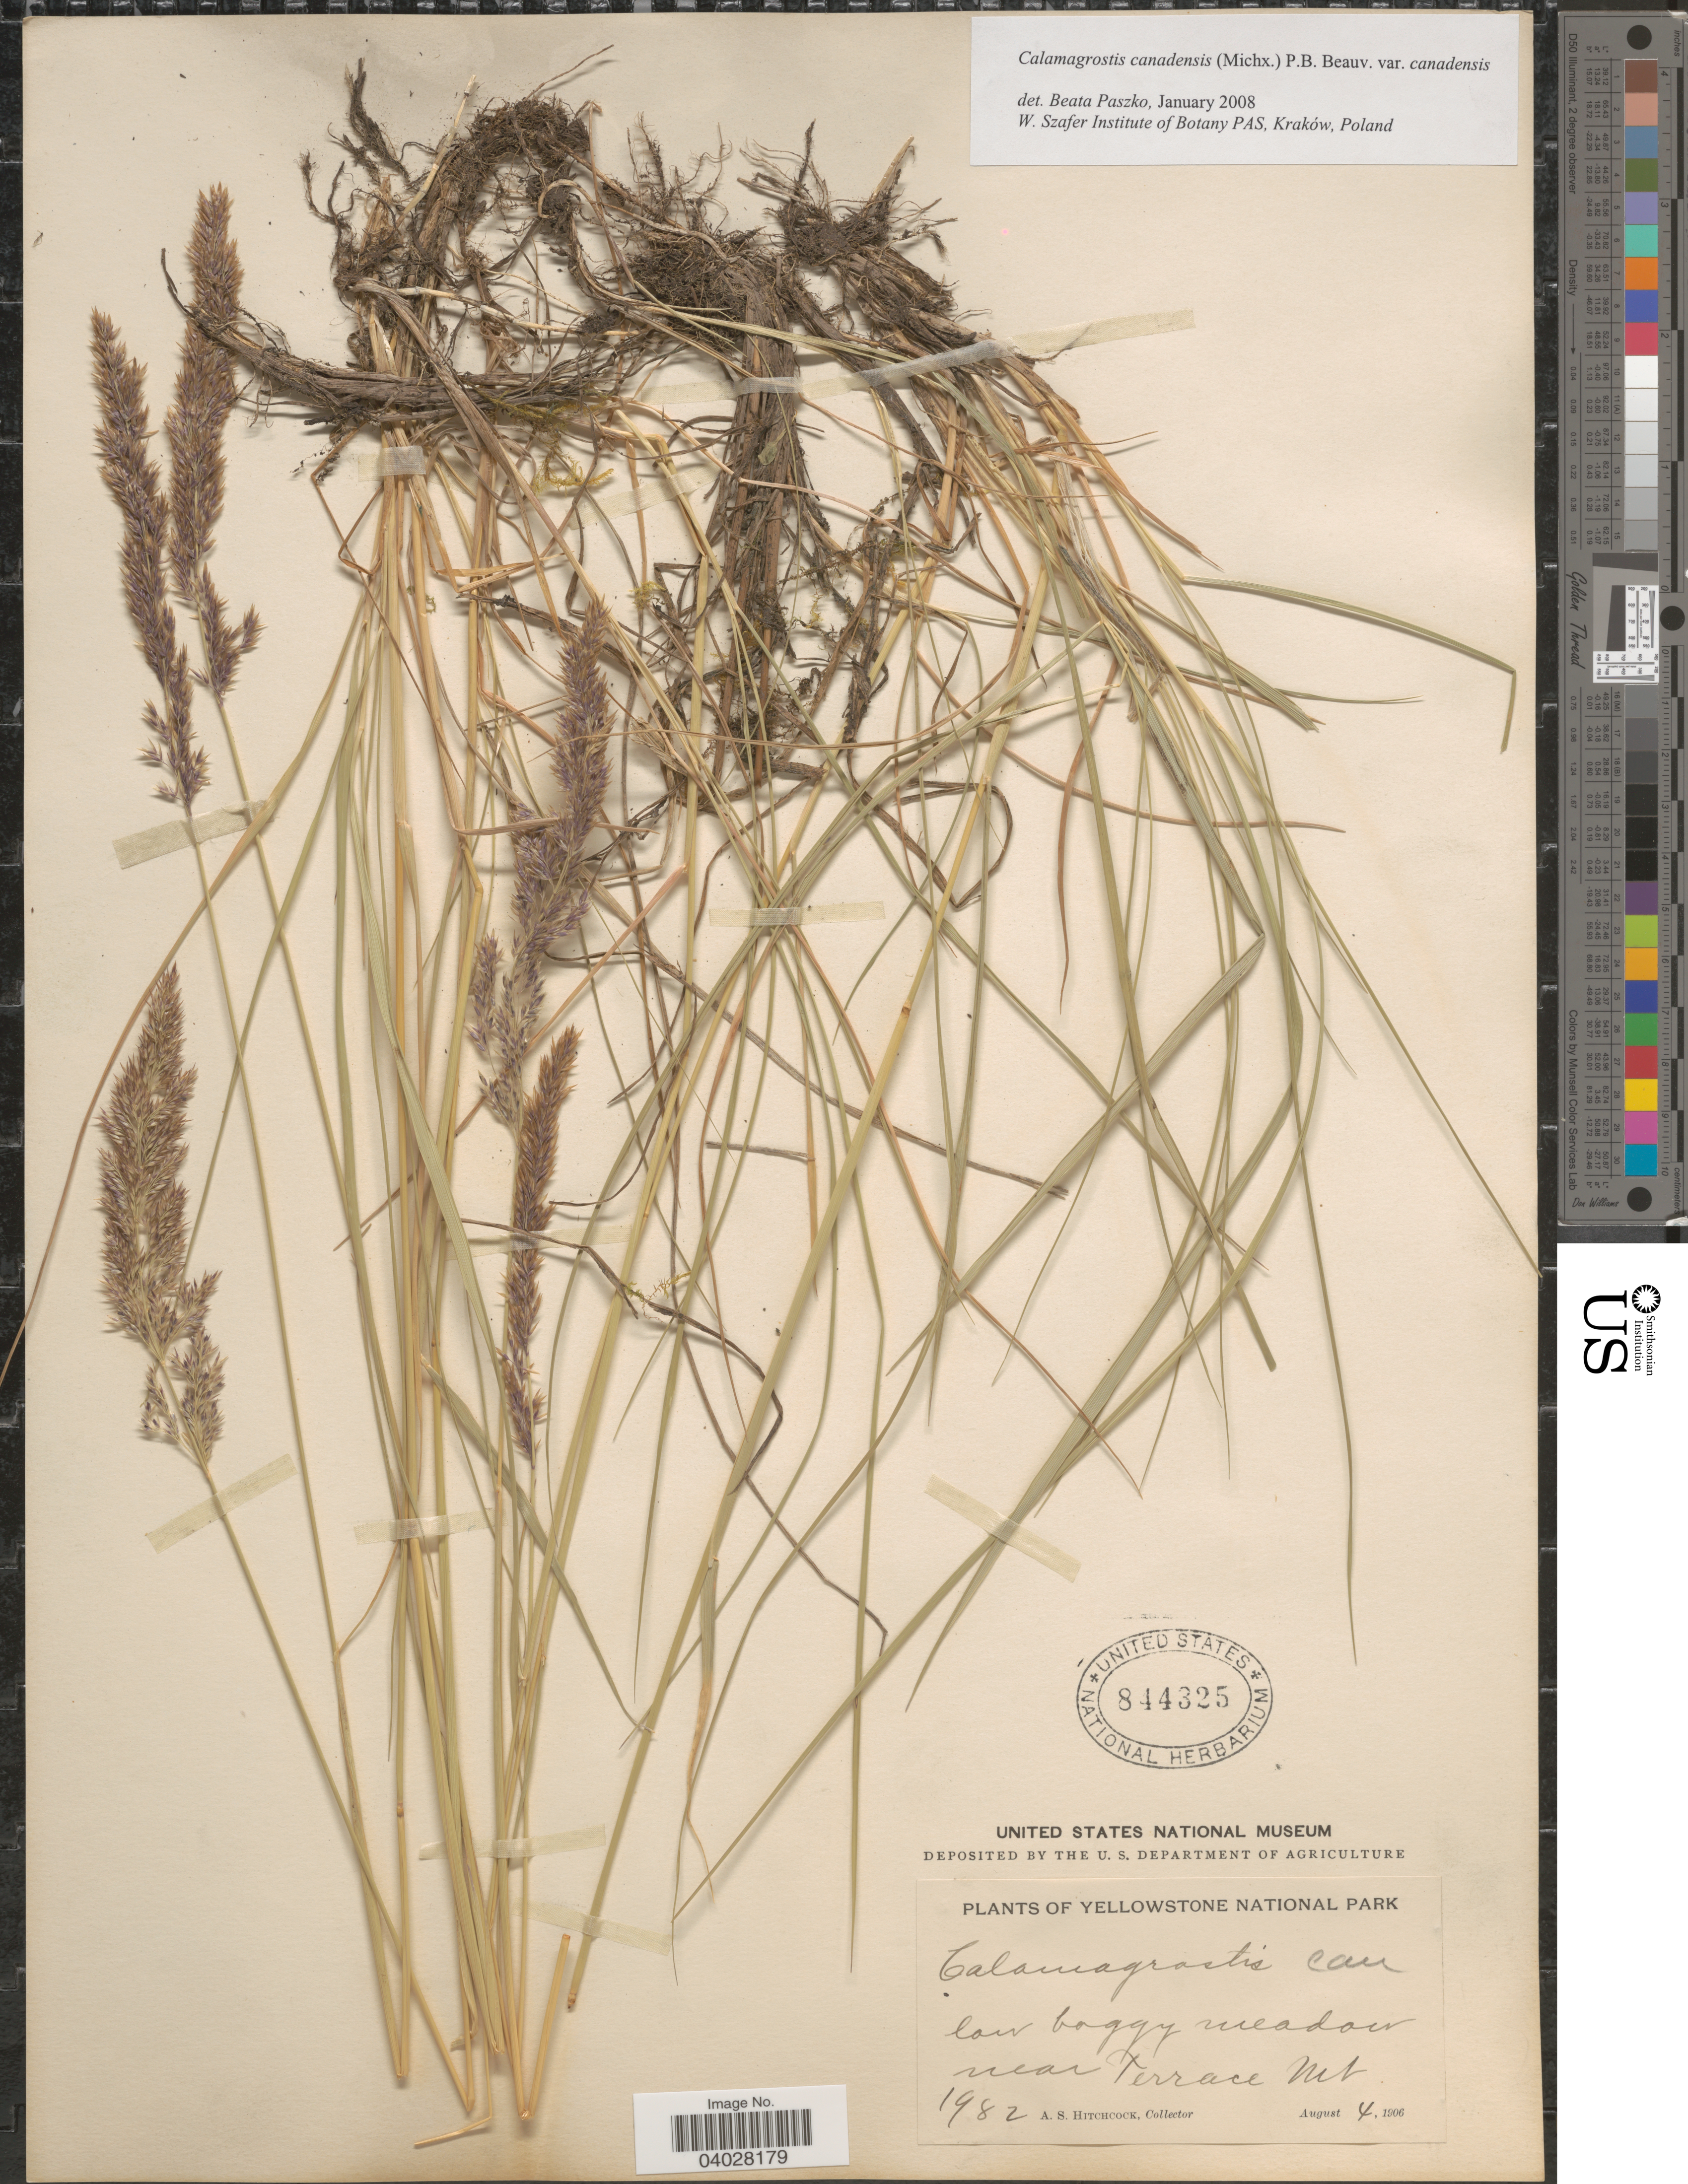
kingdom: Plantae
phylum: Tracheophyta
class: Liliopsida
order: Poales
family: Poaceae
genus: Calamagrostis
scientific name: Calamagrostis canadensis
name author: (Michx.) P. Beauv.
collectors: A. S. Hitchcock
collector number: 1982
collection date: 1906-08-04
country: United States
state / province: Wyoming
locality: Yellowstone National Park. Near Terrace Mt.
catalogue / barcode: US 844325